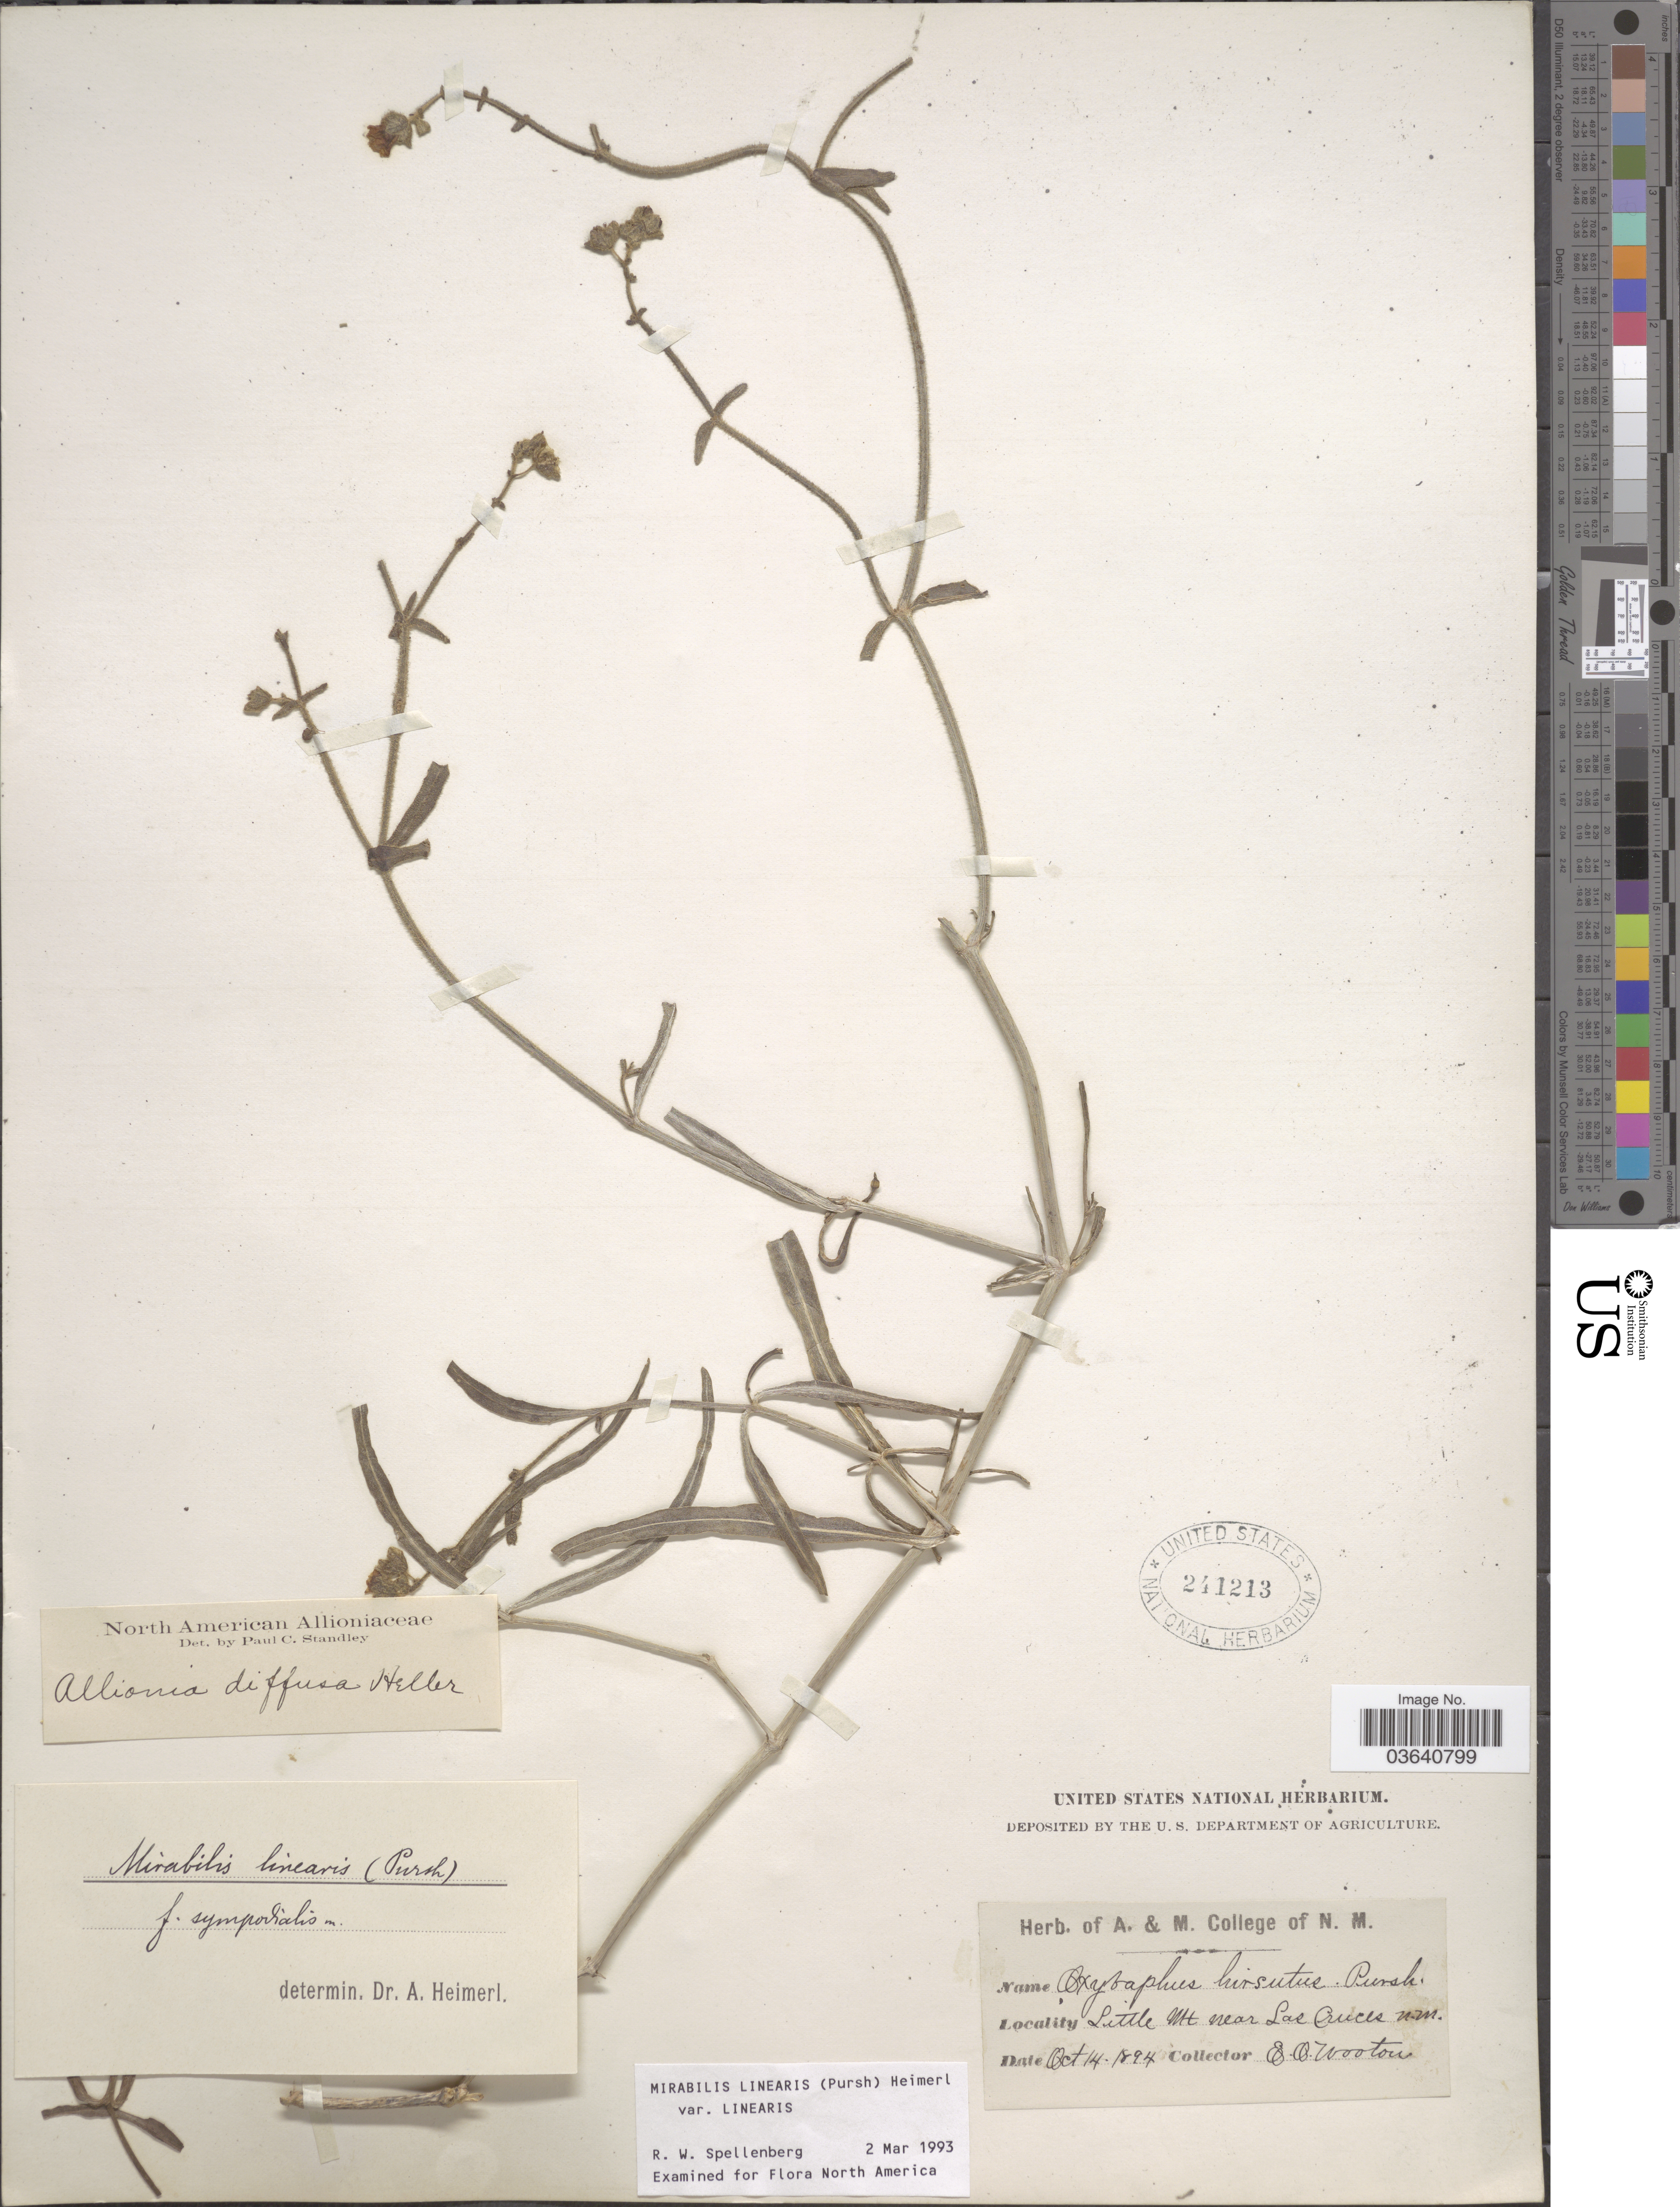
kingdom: Plantae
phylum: Tracheophyta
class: Magnoliopsida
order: Caryophyllales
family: Nyctaginaceae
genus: Mirabilis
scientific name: Mirabilis linearis var. linearis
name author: (Pursh) Heimerl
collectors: E. O. Wooton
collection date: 1894-10-14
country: United States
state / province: New Mexico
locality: Little Mt near Las Cruces.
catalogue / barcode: US 241213